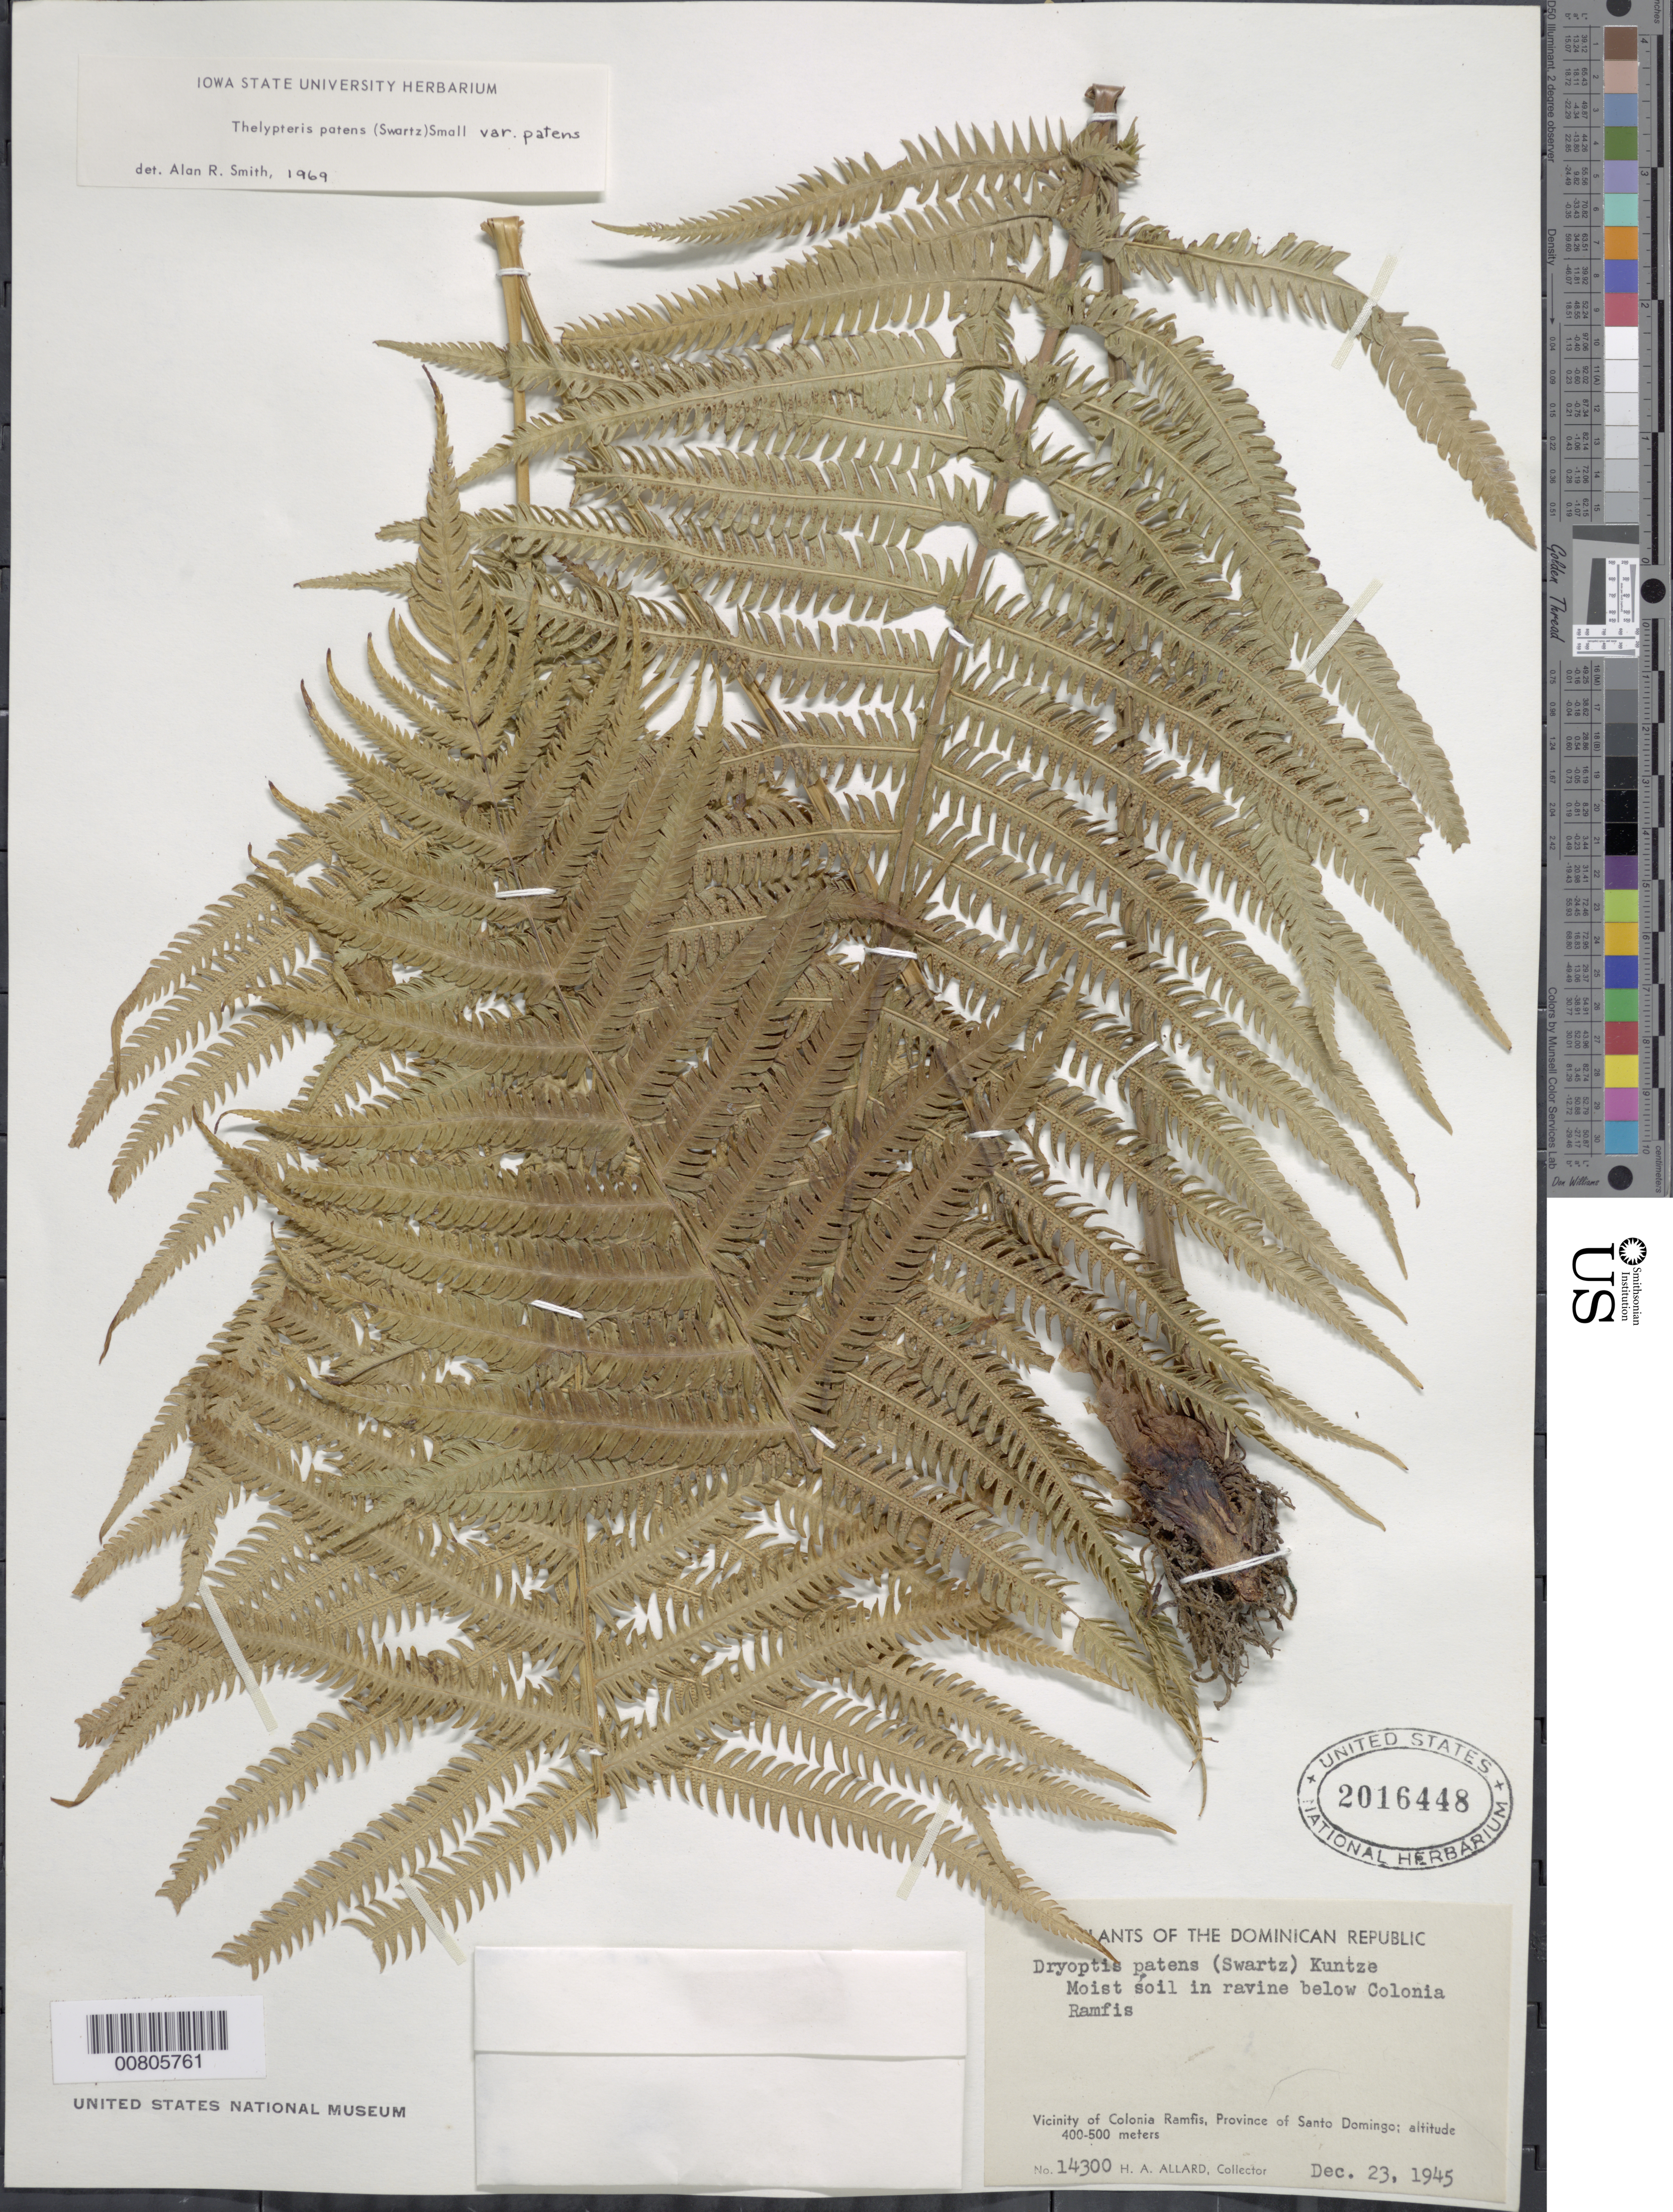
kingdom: Plantae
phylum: Tracheophyta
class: Polypodiopsida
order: Polypodiales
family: Thelypteridaceae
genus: Christella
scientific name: Christella patens var. patens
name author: (Sw.) Holttum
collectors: H. A. Allard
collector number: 14300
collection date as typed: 23 Dec 1945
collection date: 1945-12-23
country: Dominican Republic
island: Hispaniola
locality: Prov. Santo Domingo, below Colonia Ramfis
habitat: Moist soil in ravine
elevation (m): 400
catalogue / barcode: US 2016448